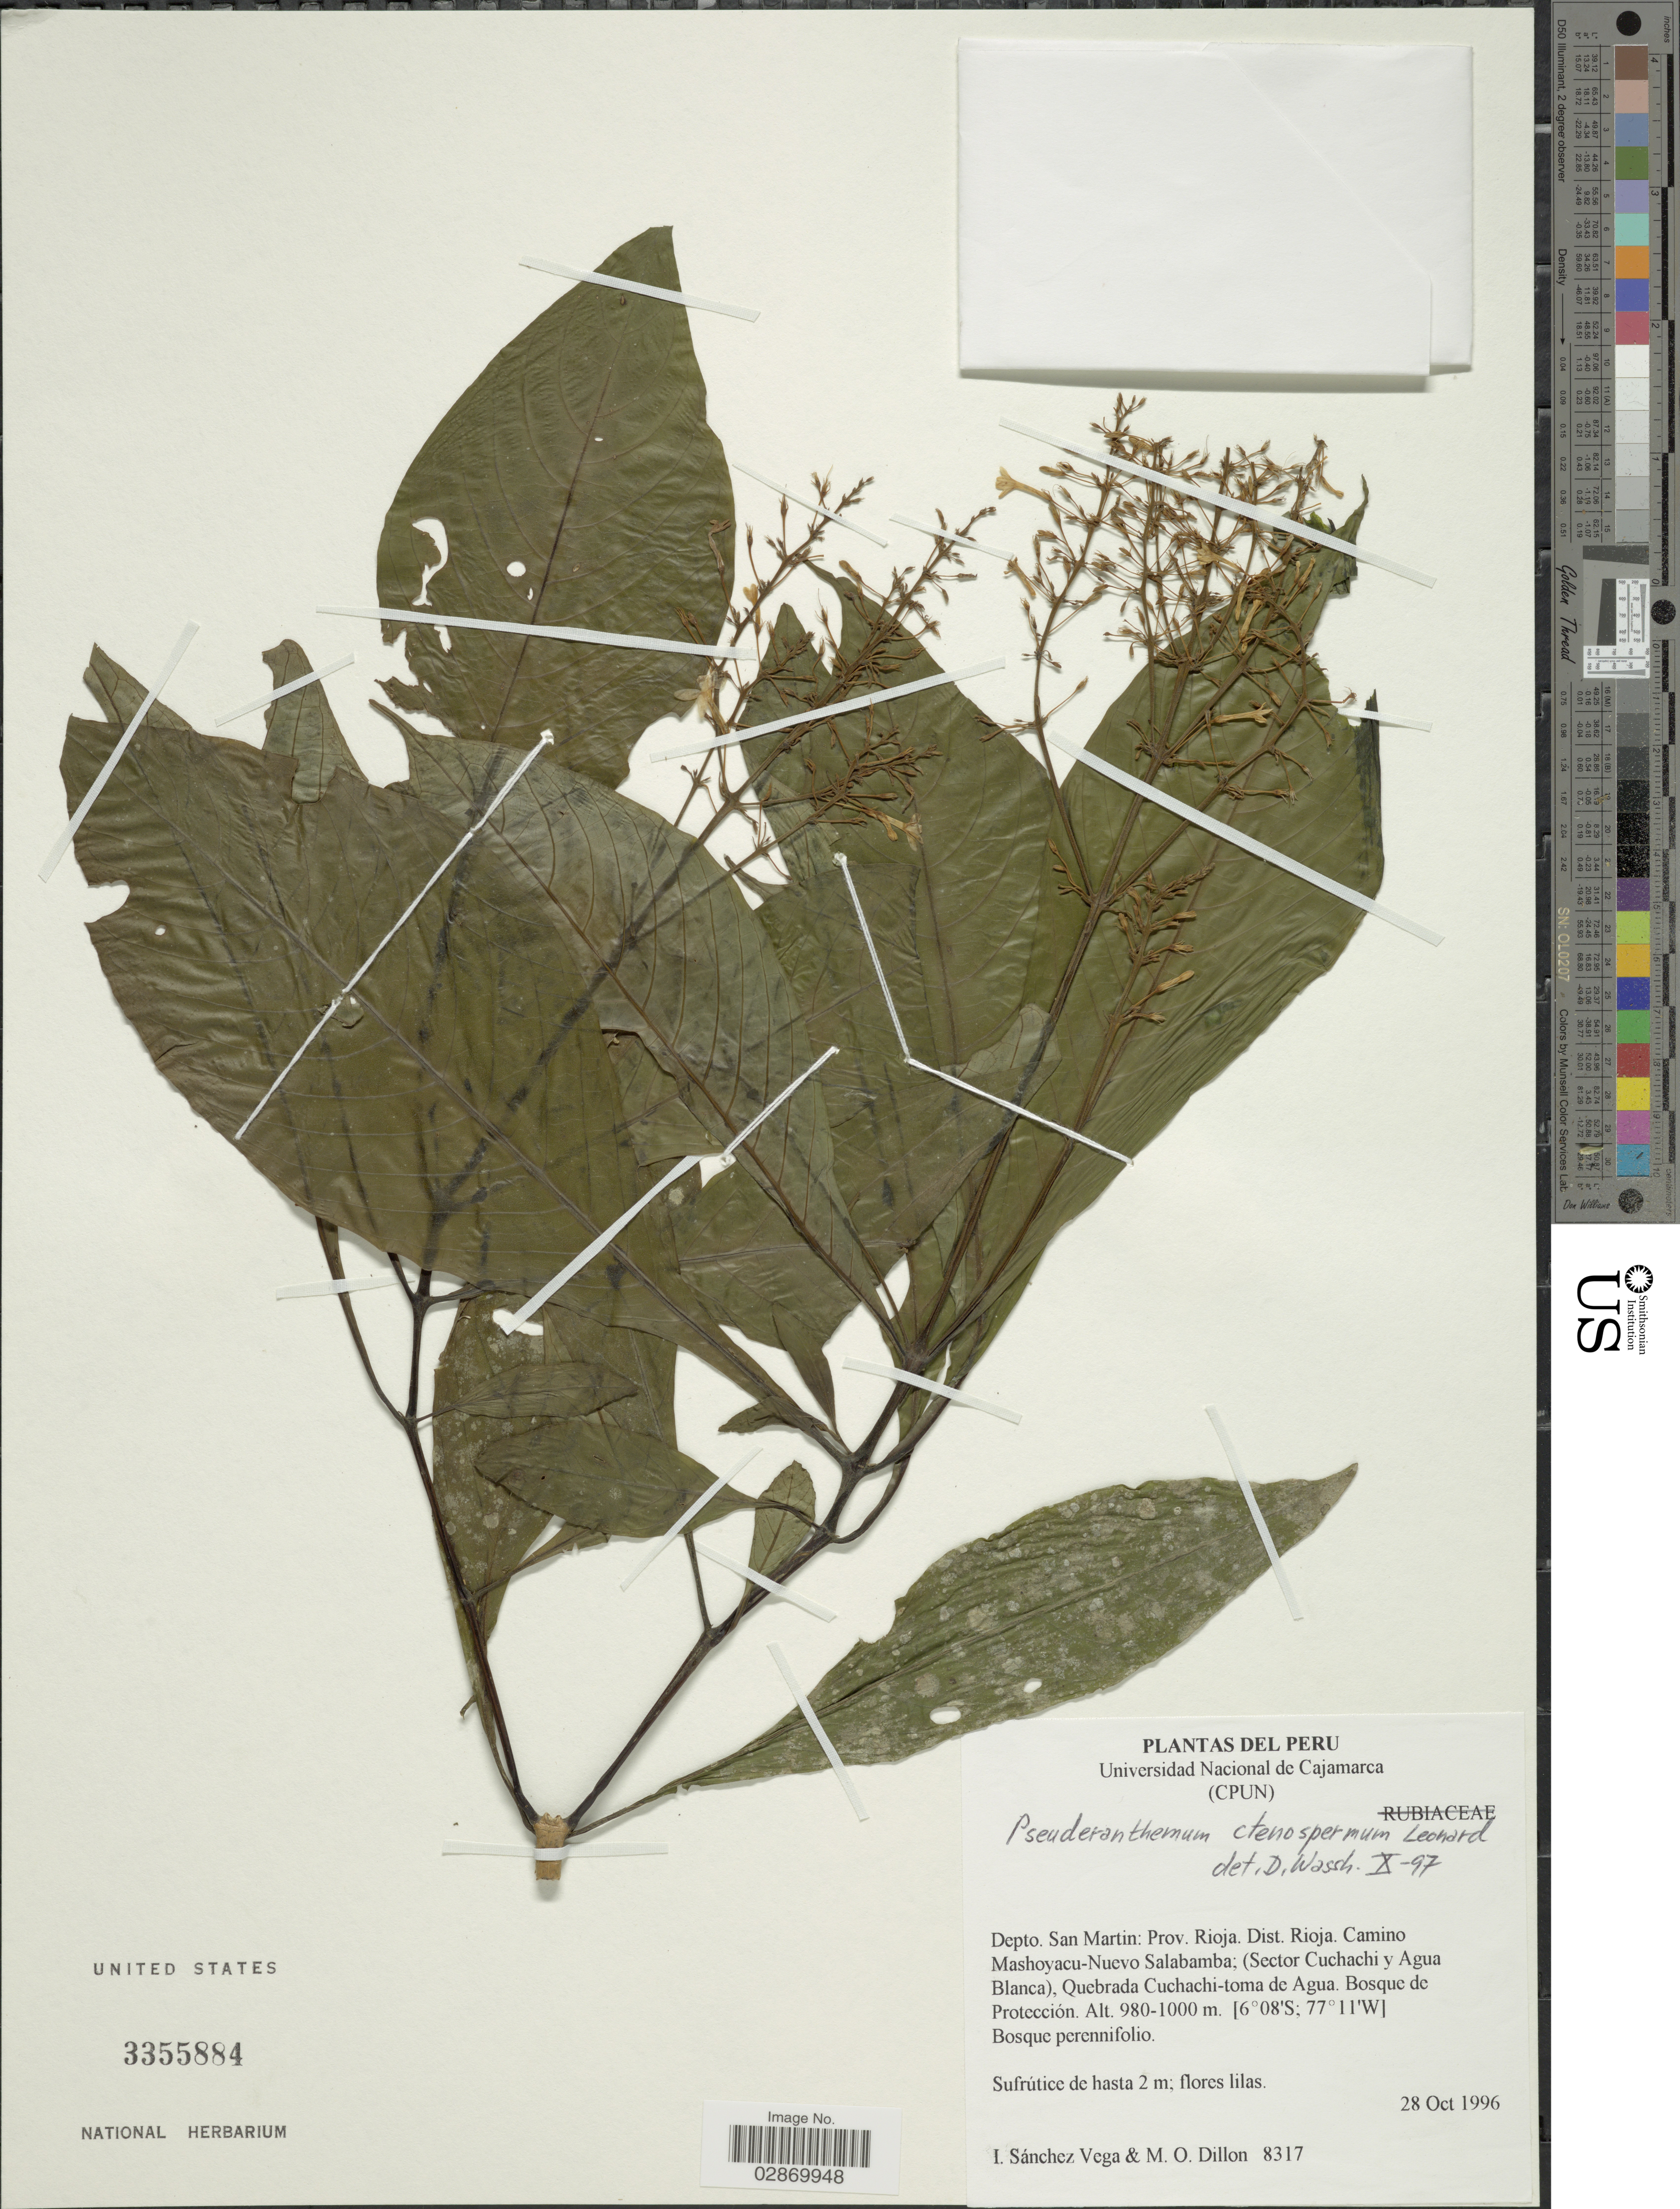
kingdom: Plantae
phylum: Tracheophyta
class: Magnoliopsida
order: Lamiales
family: Acanthaceae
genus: Pseuderanthemum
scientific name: Pseuderanthemum ctenospermum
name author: Leonard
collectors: I. Sánchez Vega & M. O. Dillon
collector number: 8317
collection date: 1996-10-28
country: Peru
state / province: San Martín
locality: Depto. San Martin, Prov. Rioja, Dist. Rioja, Camino Mashoyacu-Nuevo Salabamba, (Sector Cuchachi y Agua Blanca), Quebrada Cuchachi-toma de Agua, Bosque de Protección.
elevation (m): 980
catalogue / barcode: US 3355884